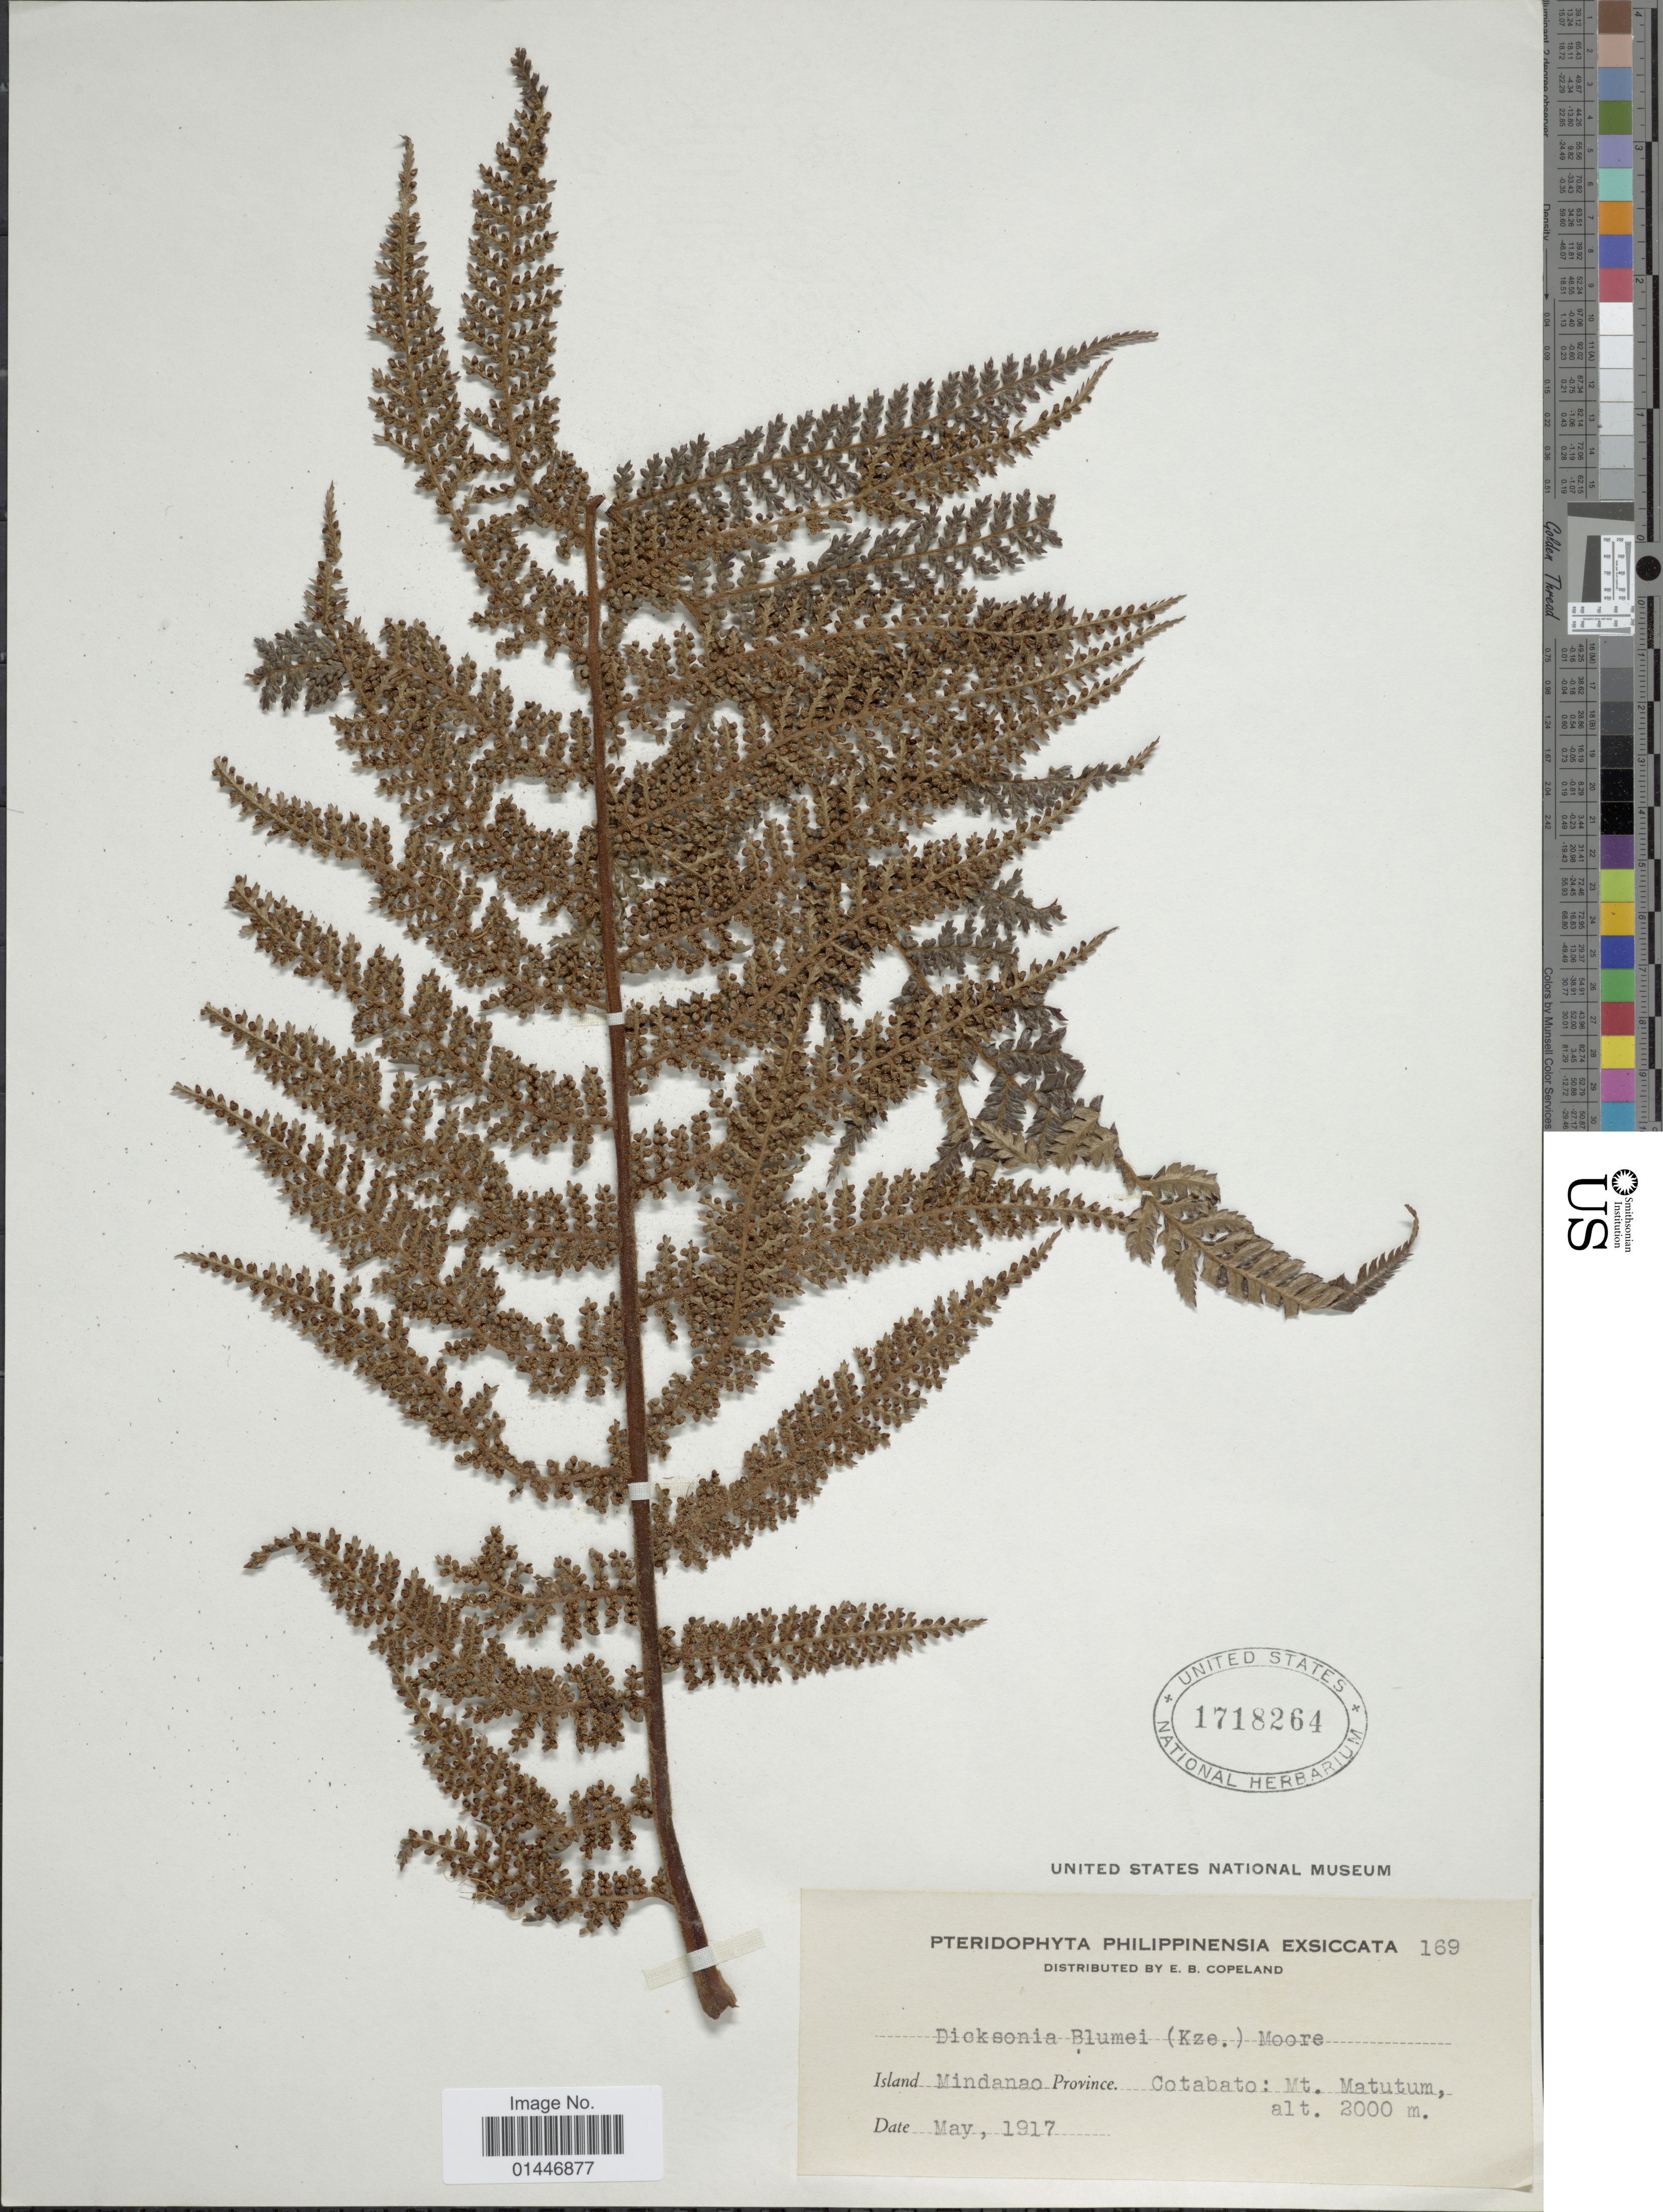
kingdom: Plantae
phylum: Tracheophyta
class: Polypodiopsida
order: Cyatheales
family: Dicksoniaceae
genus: Dicksonia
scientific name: Dicksonia mollis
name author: Holttum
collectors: E. B. Copeland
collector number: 169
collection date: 1917-05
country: Philippines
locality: Island Mindanao, Province Cotabato, Mt. Matutum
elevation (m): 2000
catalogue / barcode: US 1718264